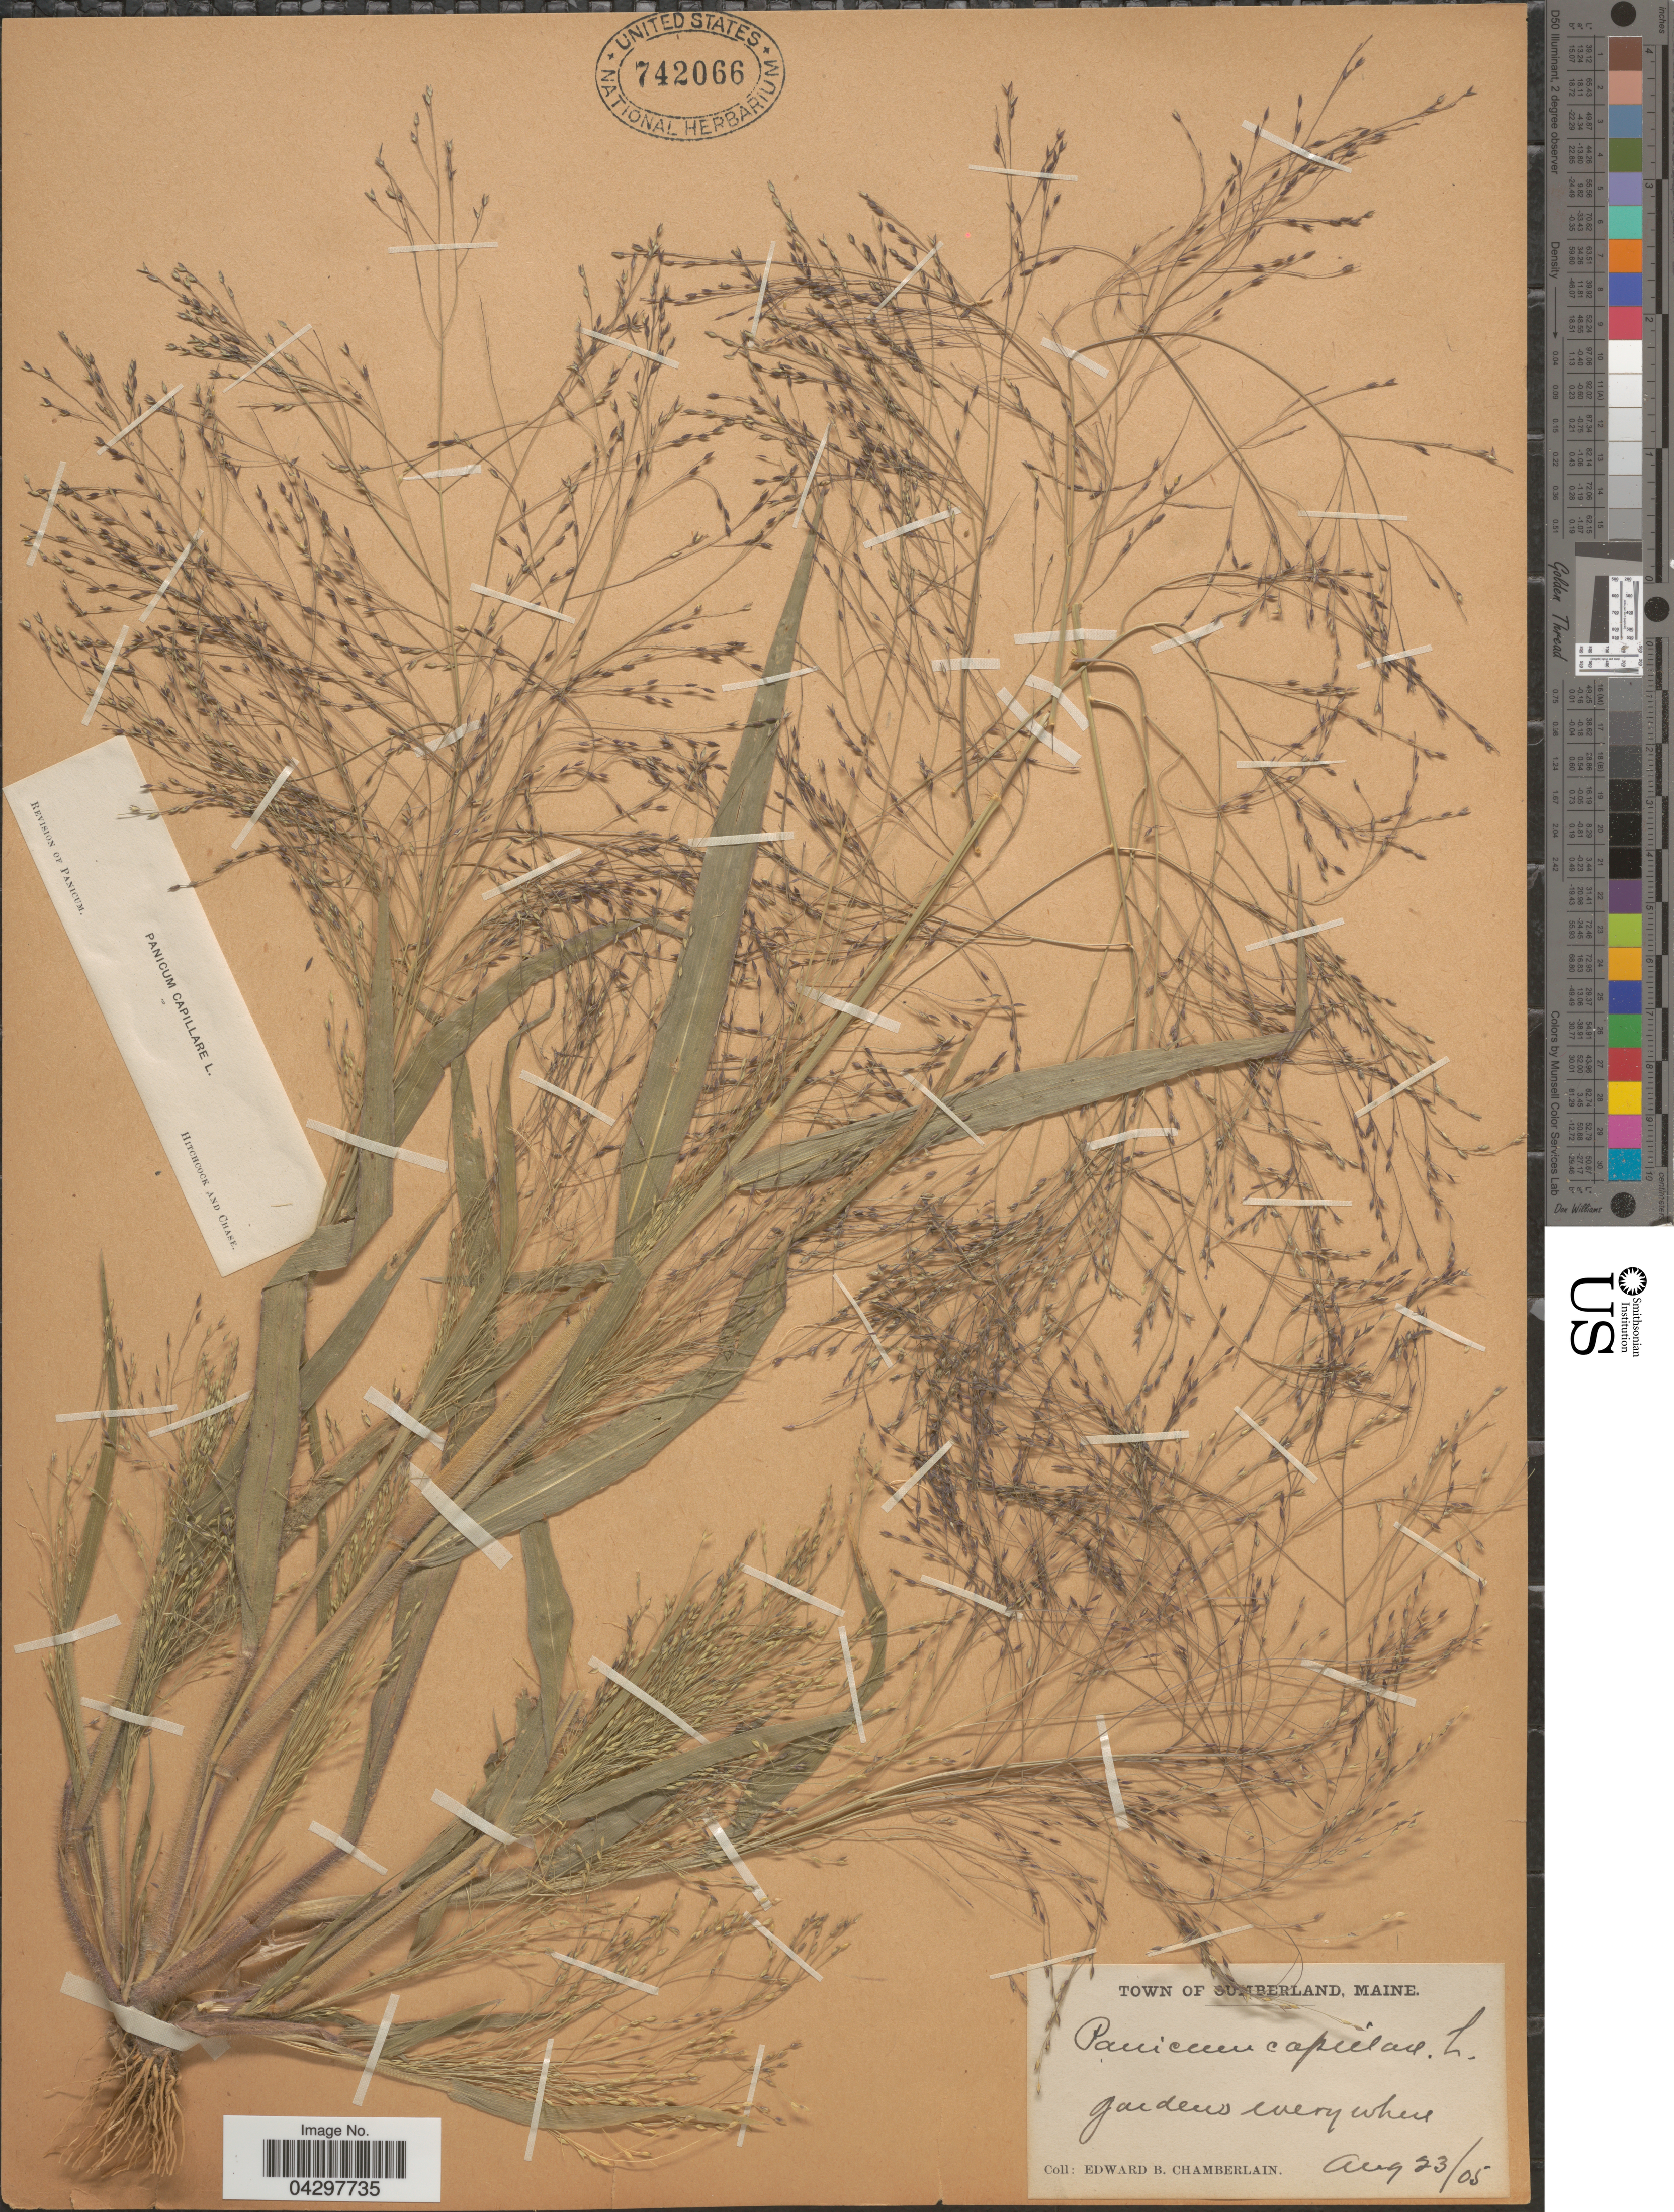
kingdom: Plantae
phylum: Tracheophyta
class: Liliopsida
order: Poales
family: Poaceae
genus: Panicum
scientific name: Panicum capillare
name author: L.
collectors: E. Chamberlain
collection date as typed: Transcribed d/m/y: 23/8/5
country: United States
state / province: Maine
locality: Town of Cumberland. Gardens everywhere.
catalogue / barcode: US 742066